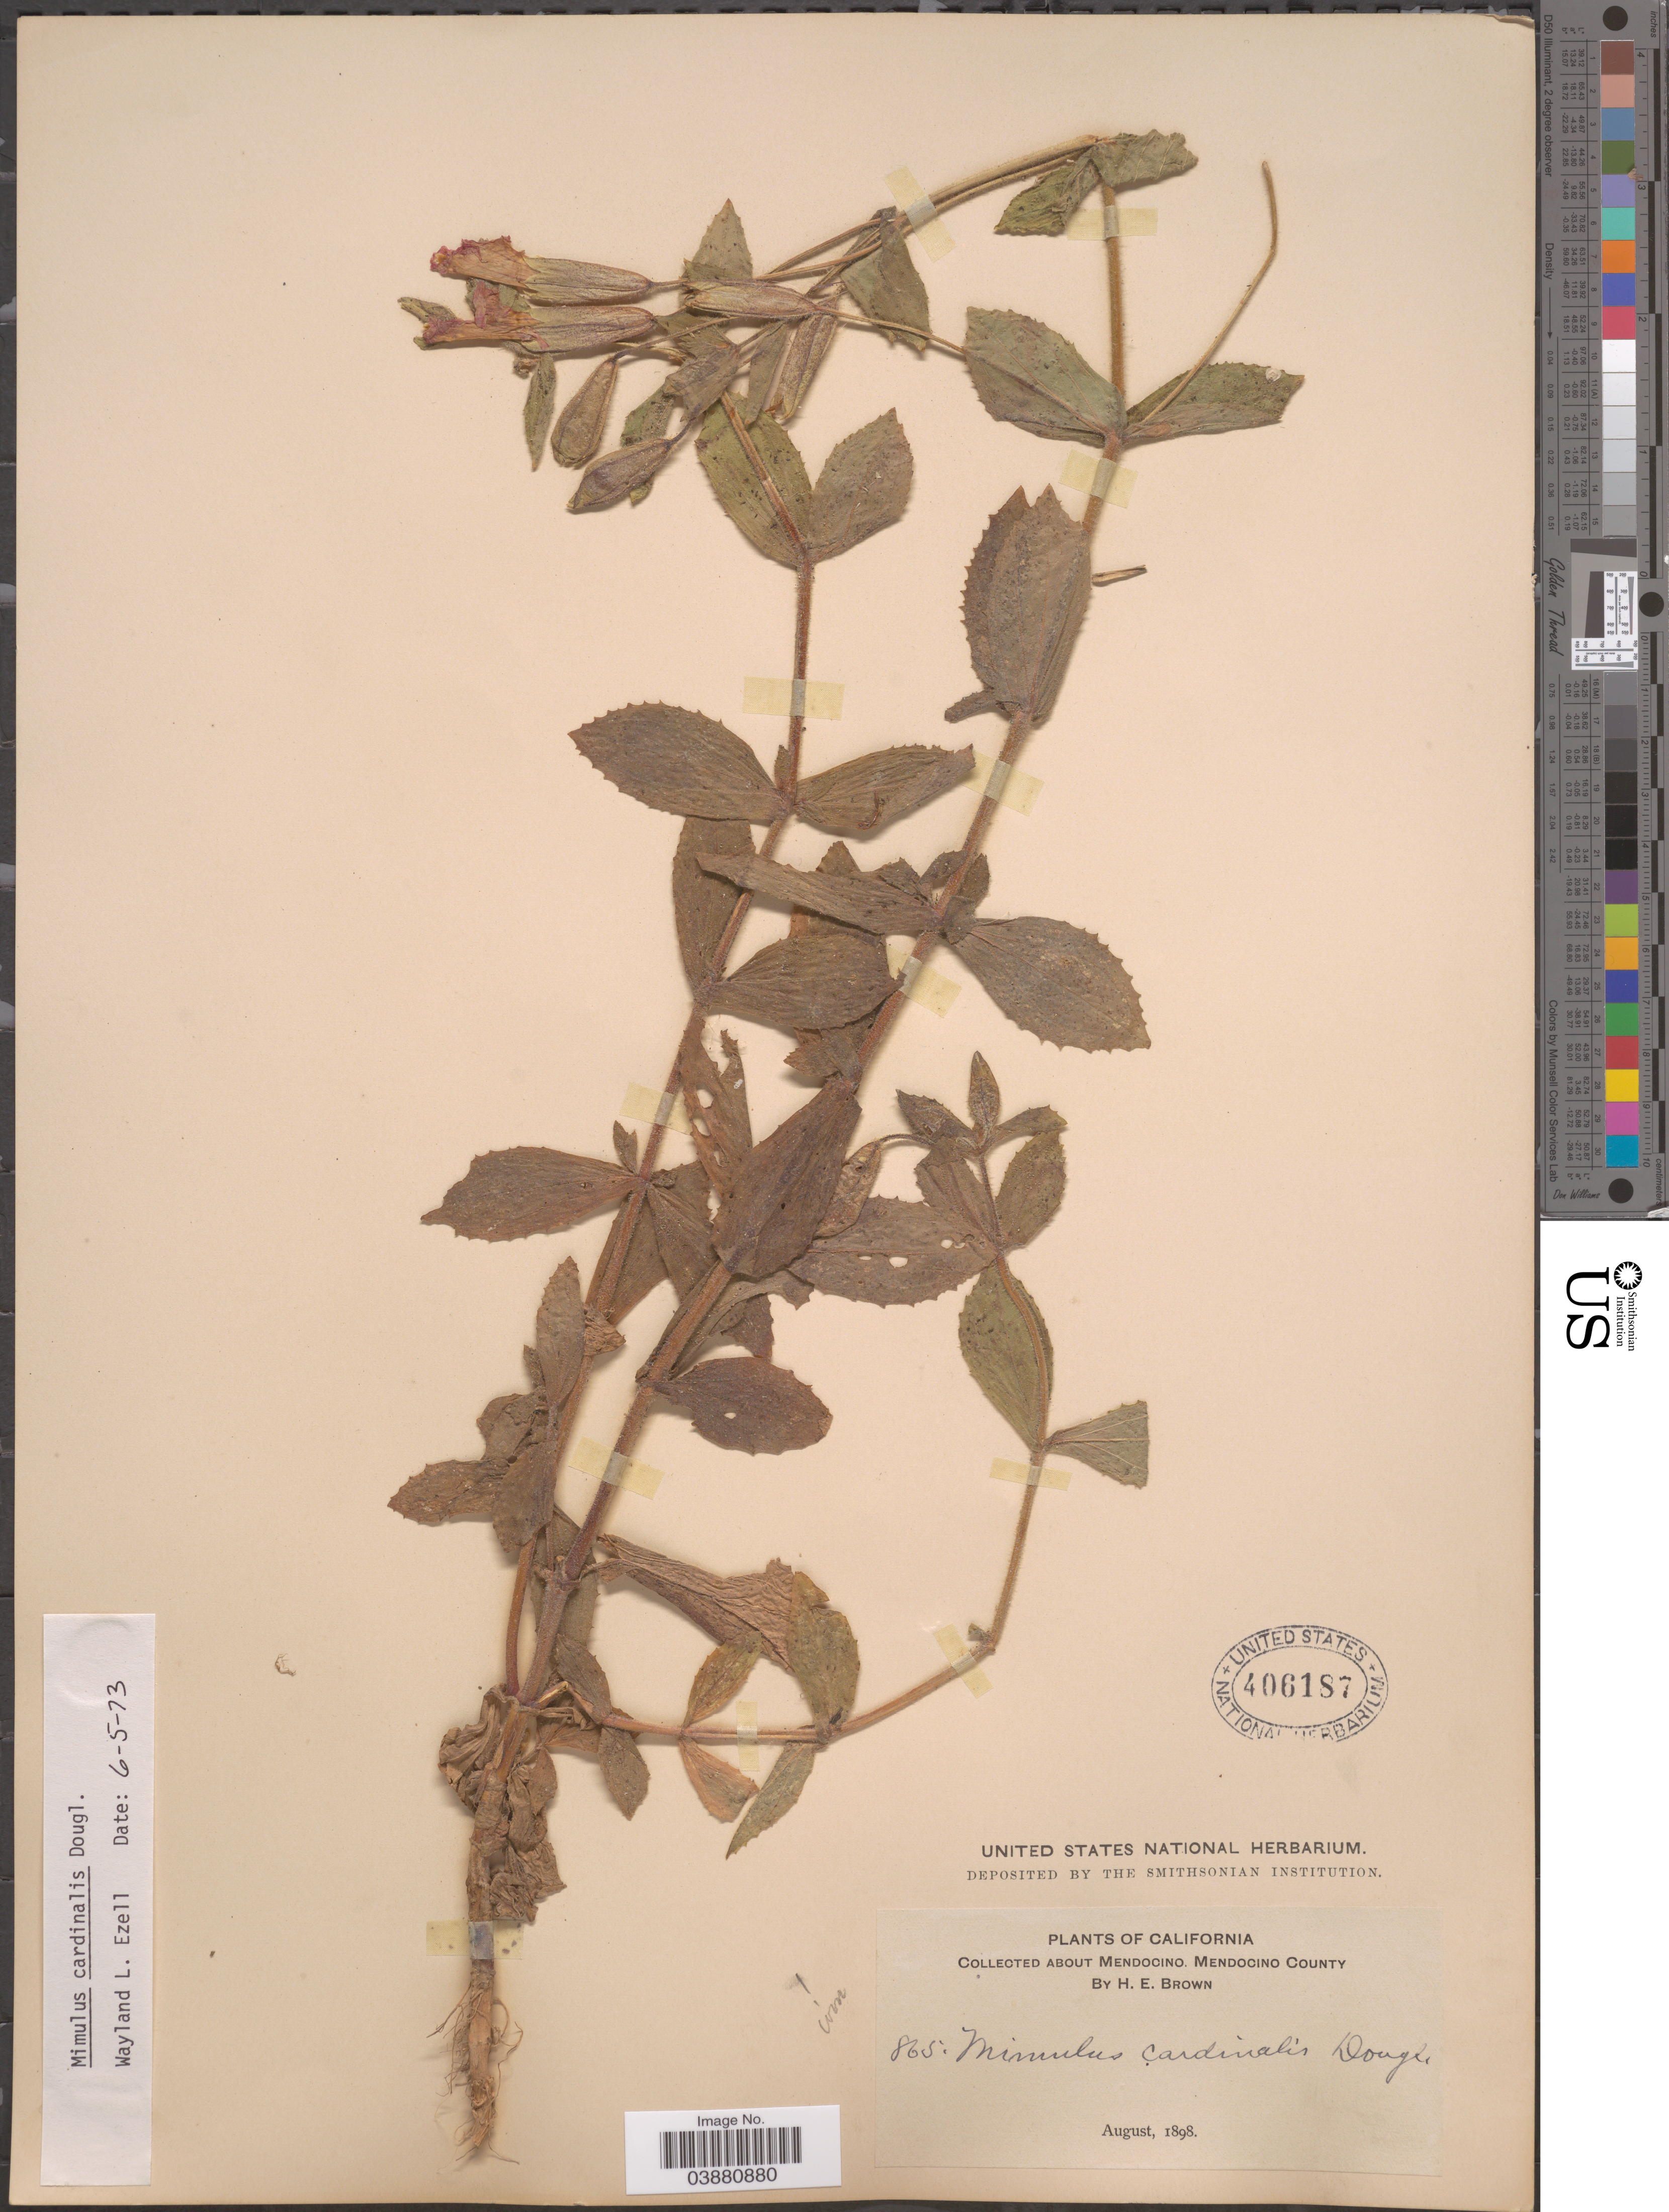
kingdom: Plantae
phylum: Tracheophyta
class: Magnoliopsida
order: Lamiales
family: Phrymaceae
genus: Mimulus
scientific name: Mimulus cardinalis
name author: Douglas ex Benth.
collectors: H. E. Brown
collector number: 865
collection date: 1898-08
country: United States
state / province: California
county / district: Mendocino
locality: About Mendocino. Mendocino County.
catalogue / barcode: US 406187